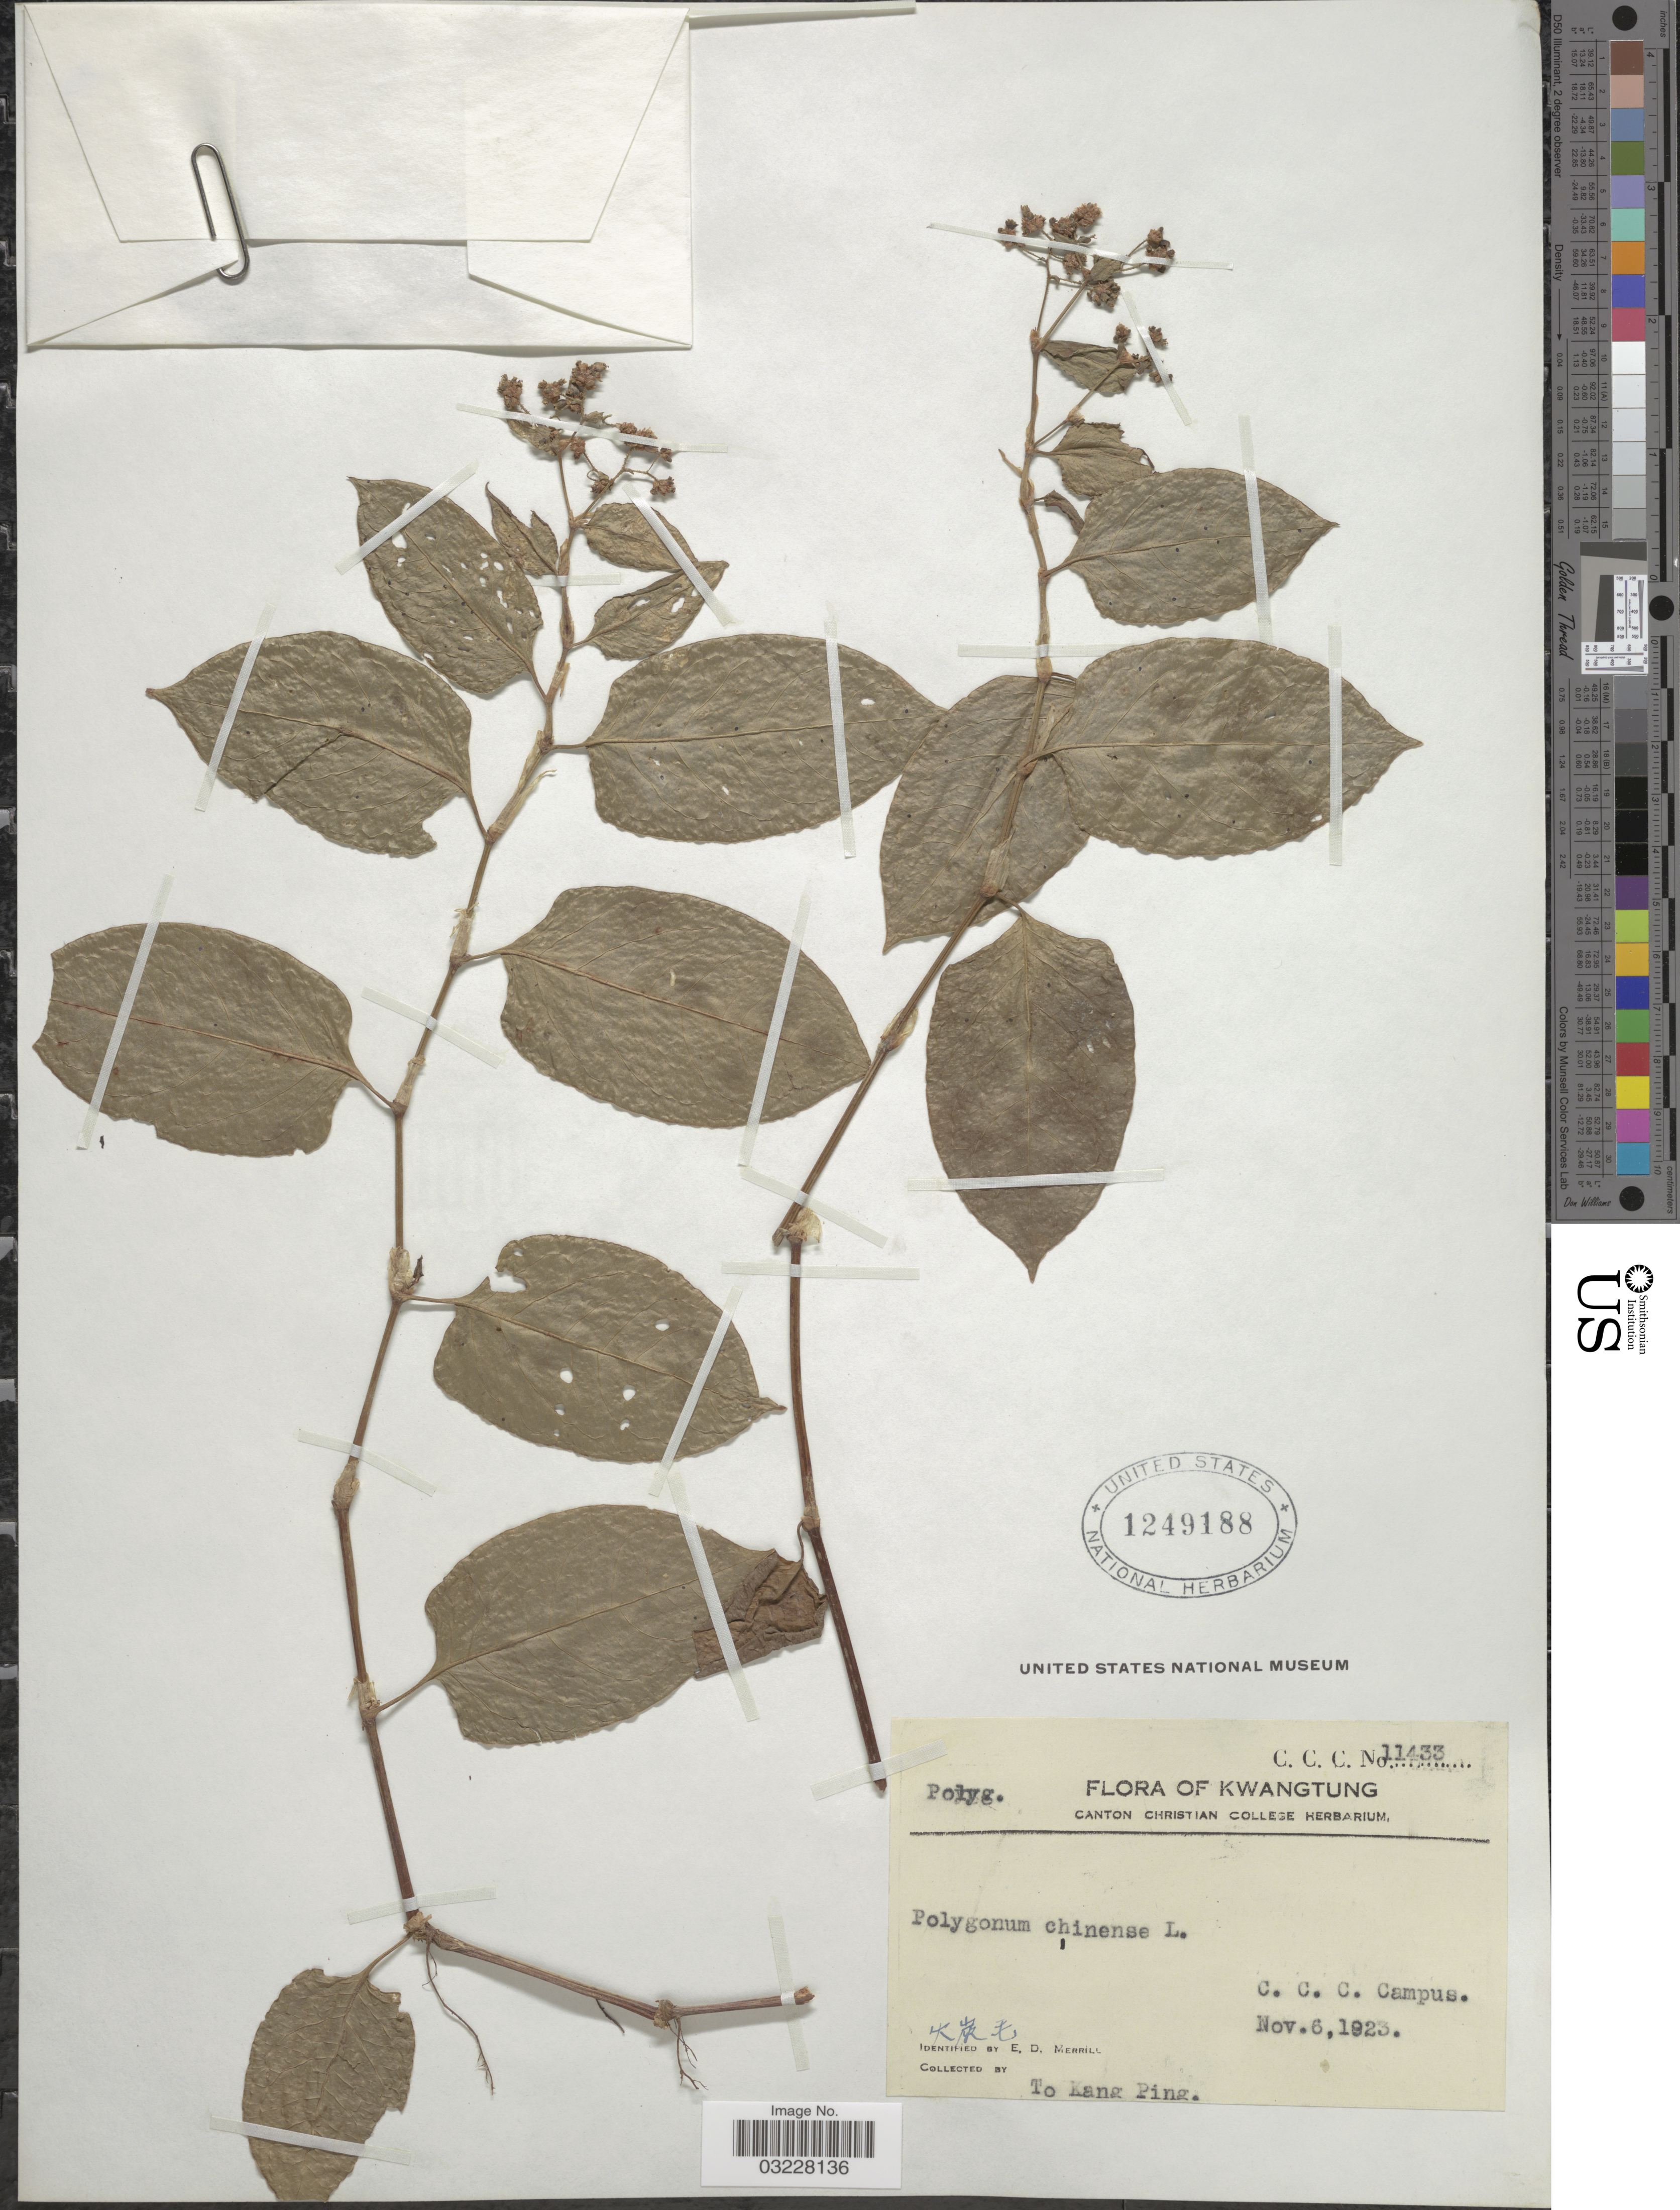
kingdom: Plantae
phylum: Tracheophyta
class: Magnoliopsida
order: Caryophyllales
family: Polygonaceae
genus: Polygonum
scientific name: Polygonum chinense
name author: L.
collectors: T. Ping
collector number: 11433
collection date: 1923-11-06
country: China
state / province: Guangdong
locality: Kwangtung. C.C.C. Campus.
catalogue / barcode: US 1249188